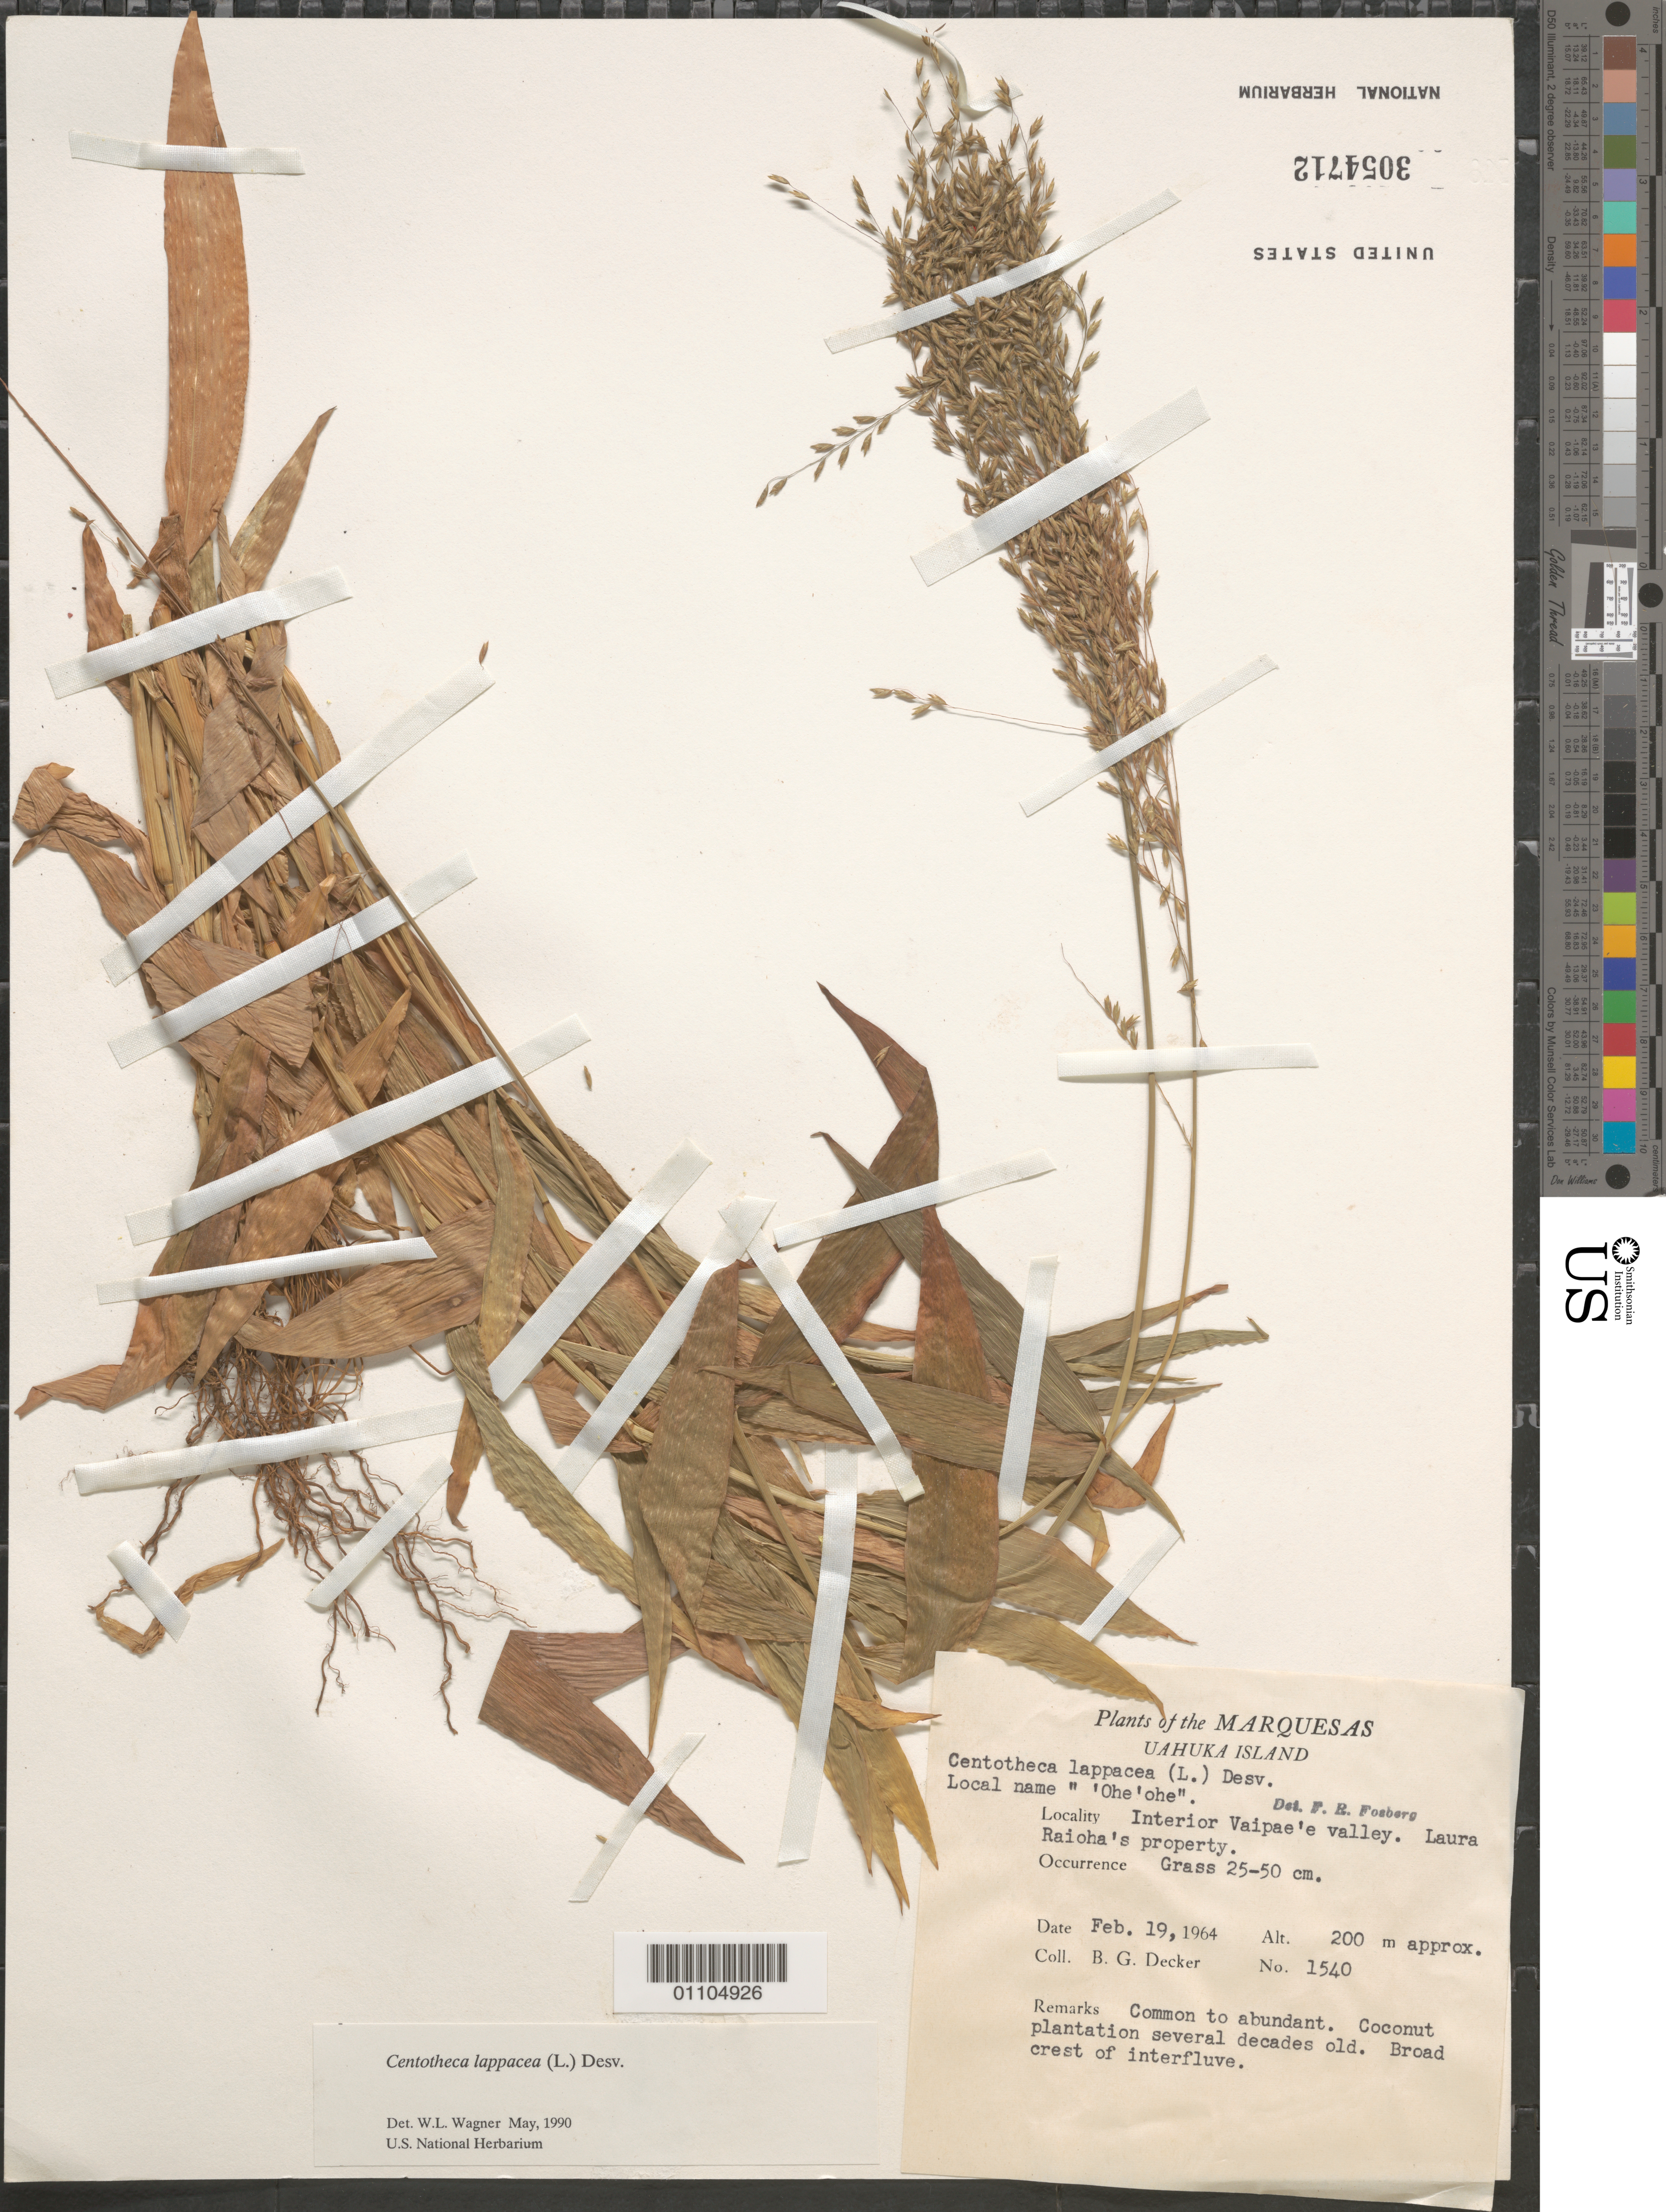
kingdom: Plantae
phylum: Tracheophyta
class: Liliopsida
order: Poales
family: Poaceae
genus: Centotheca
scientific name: Centotheca lappacea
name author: (L.) Desv.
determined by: Wagner, W. L., (BOT), Smithsonian Institution - National Museum of Natural History (UNITED STATES)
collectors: B. G. Decker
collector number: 1540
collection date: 1964-02-19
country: French Polynesia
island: Ua Huka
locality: interior Vaipae'e Valley, Laura Raioha's property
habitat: Coconut plantation; broad crest of interfluve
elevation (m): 200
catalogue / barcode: US 3054712